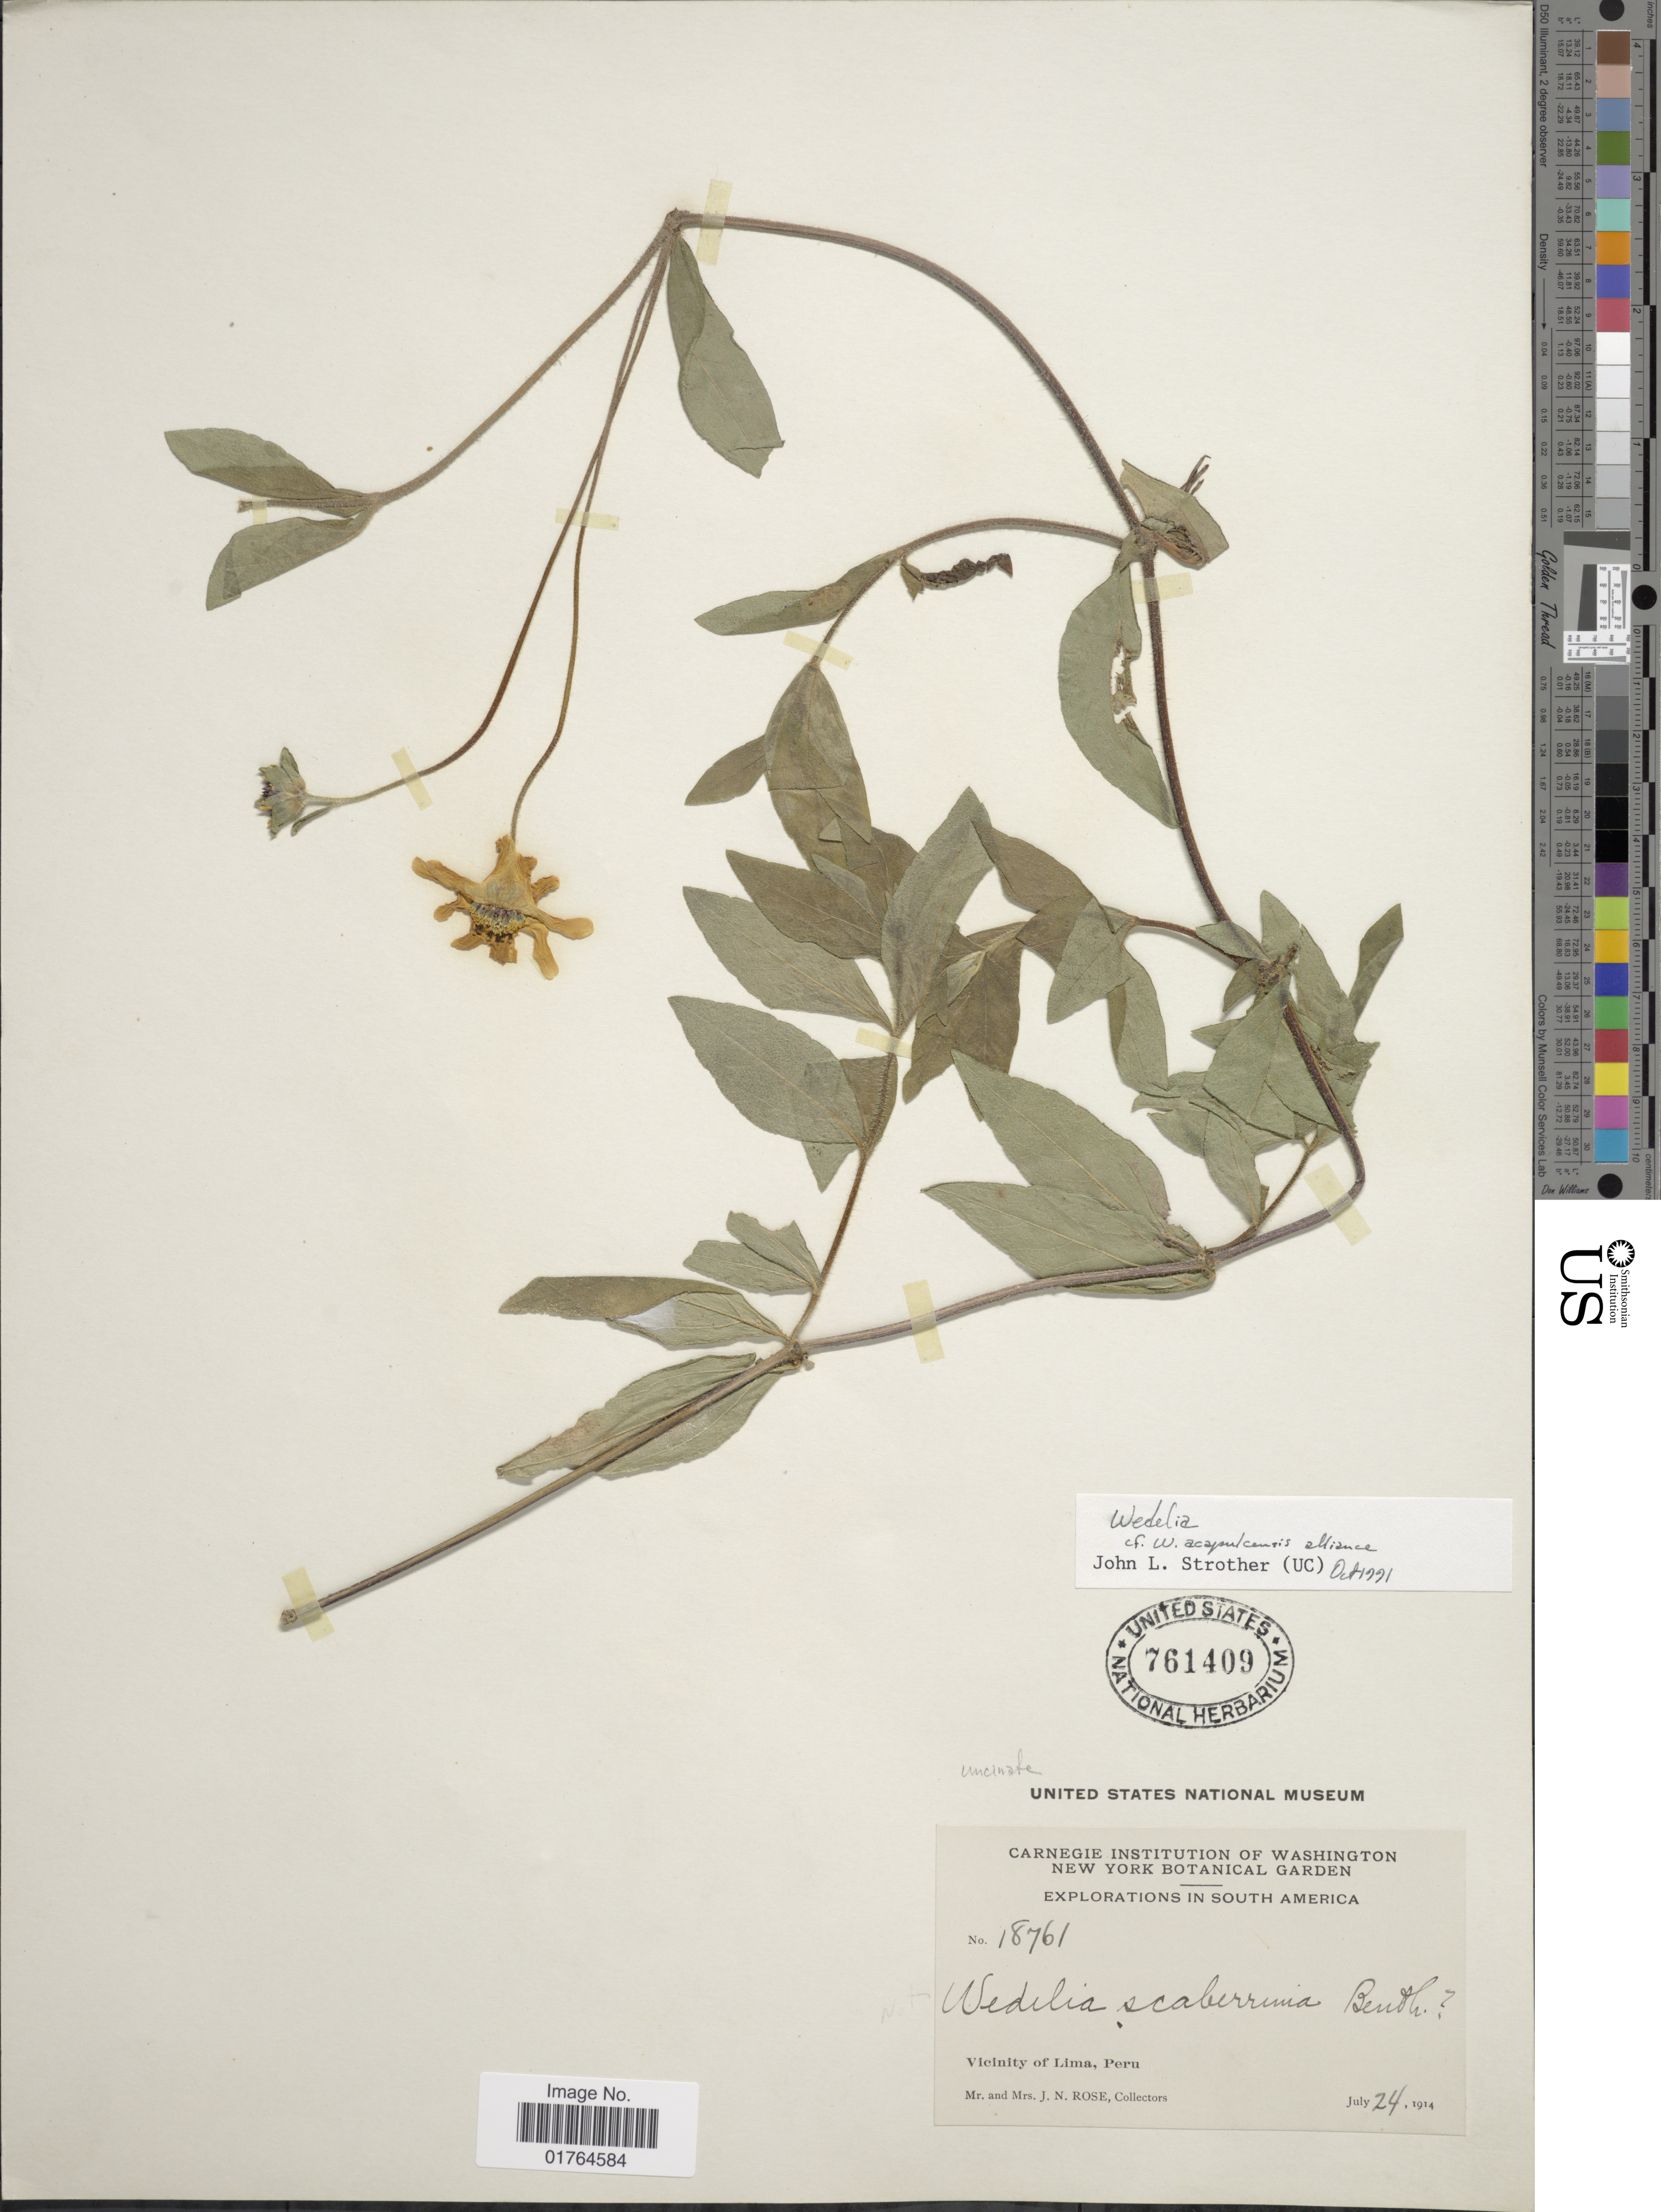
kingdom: Plantae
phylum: Tracheophyta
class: Magnoliopsida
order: Asterales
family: Asteraceae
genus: Wedelia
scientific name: Wedelia helianthoides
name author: Kunth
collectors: J. N. Rose & L. B. Rose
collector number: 18761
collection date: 1914-07-24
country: Peru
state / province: Lima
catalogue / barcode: US 761409